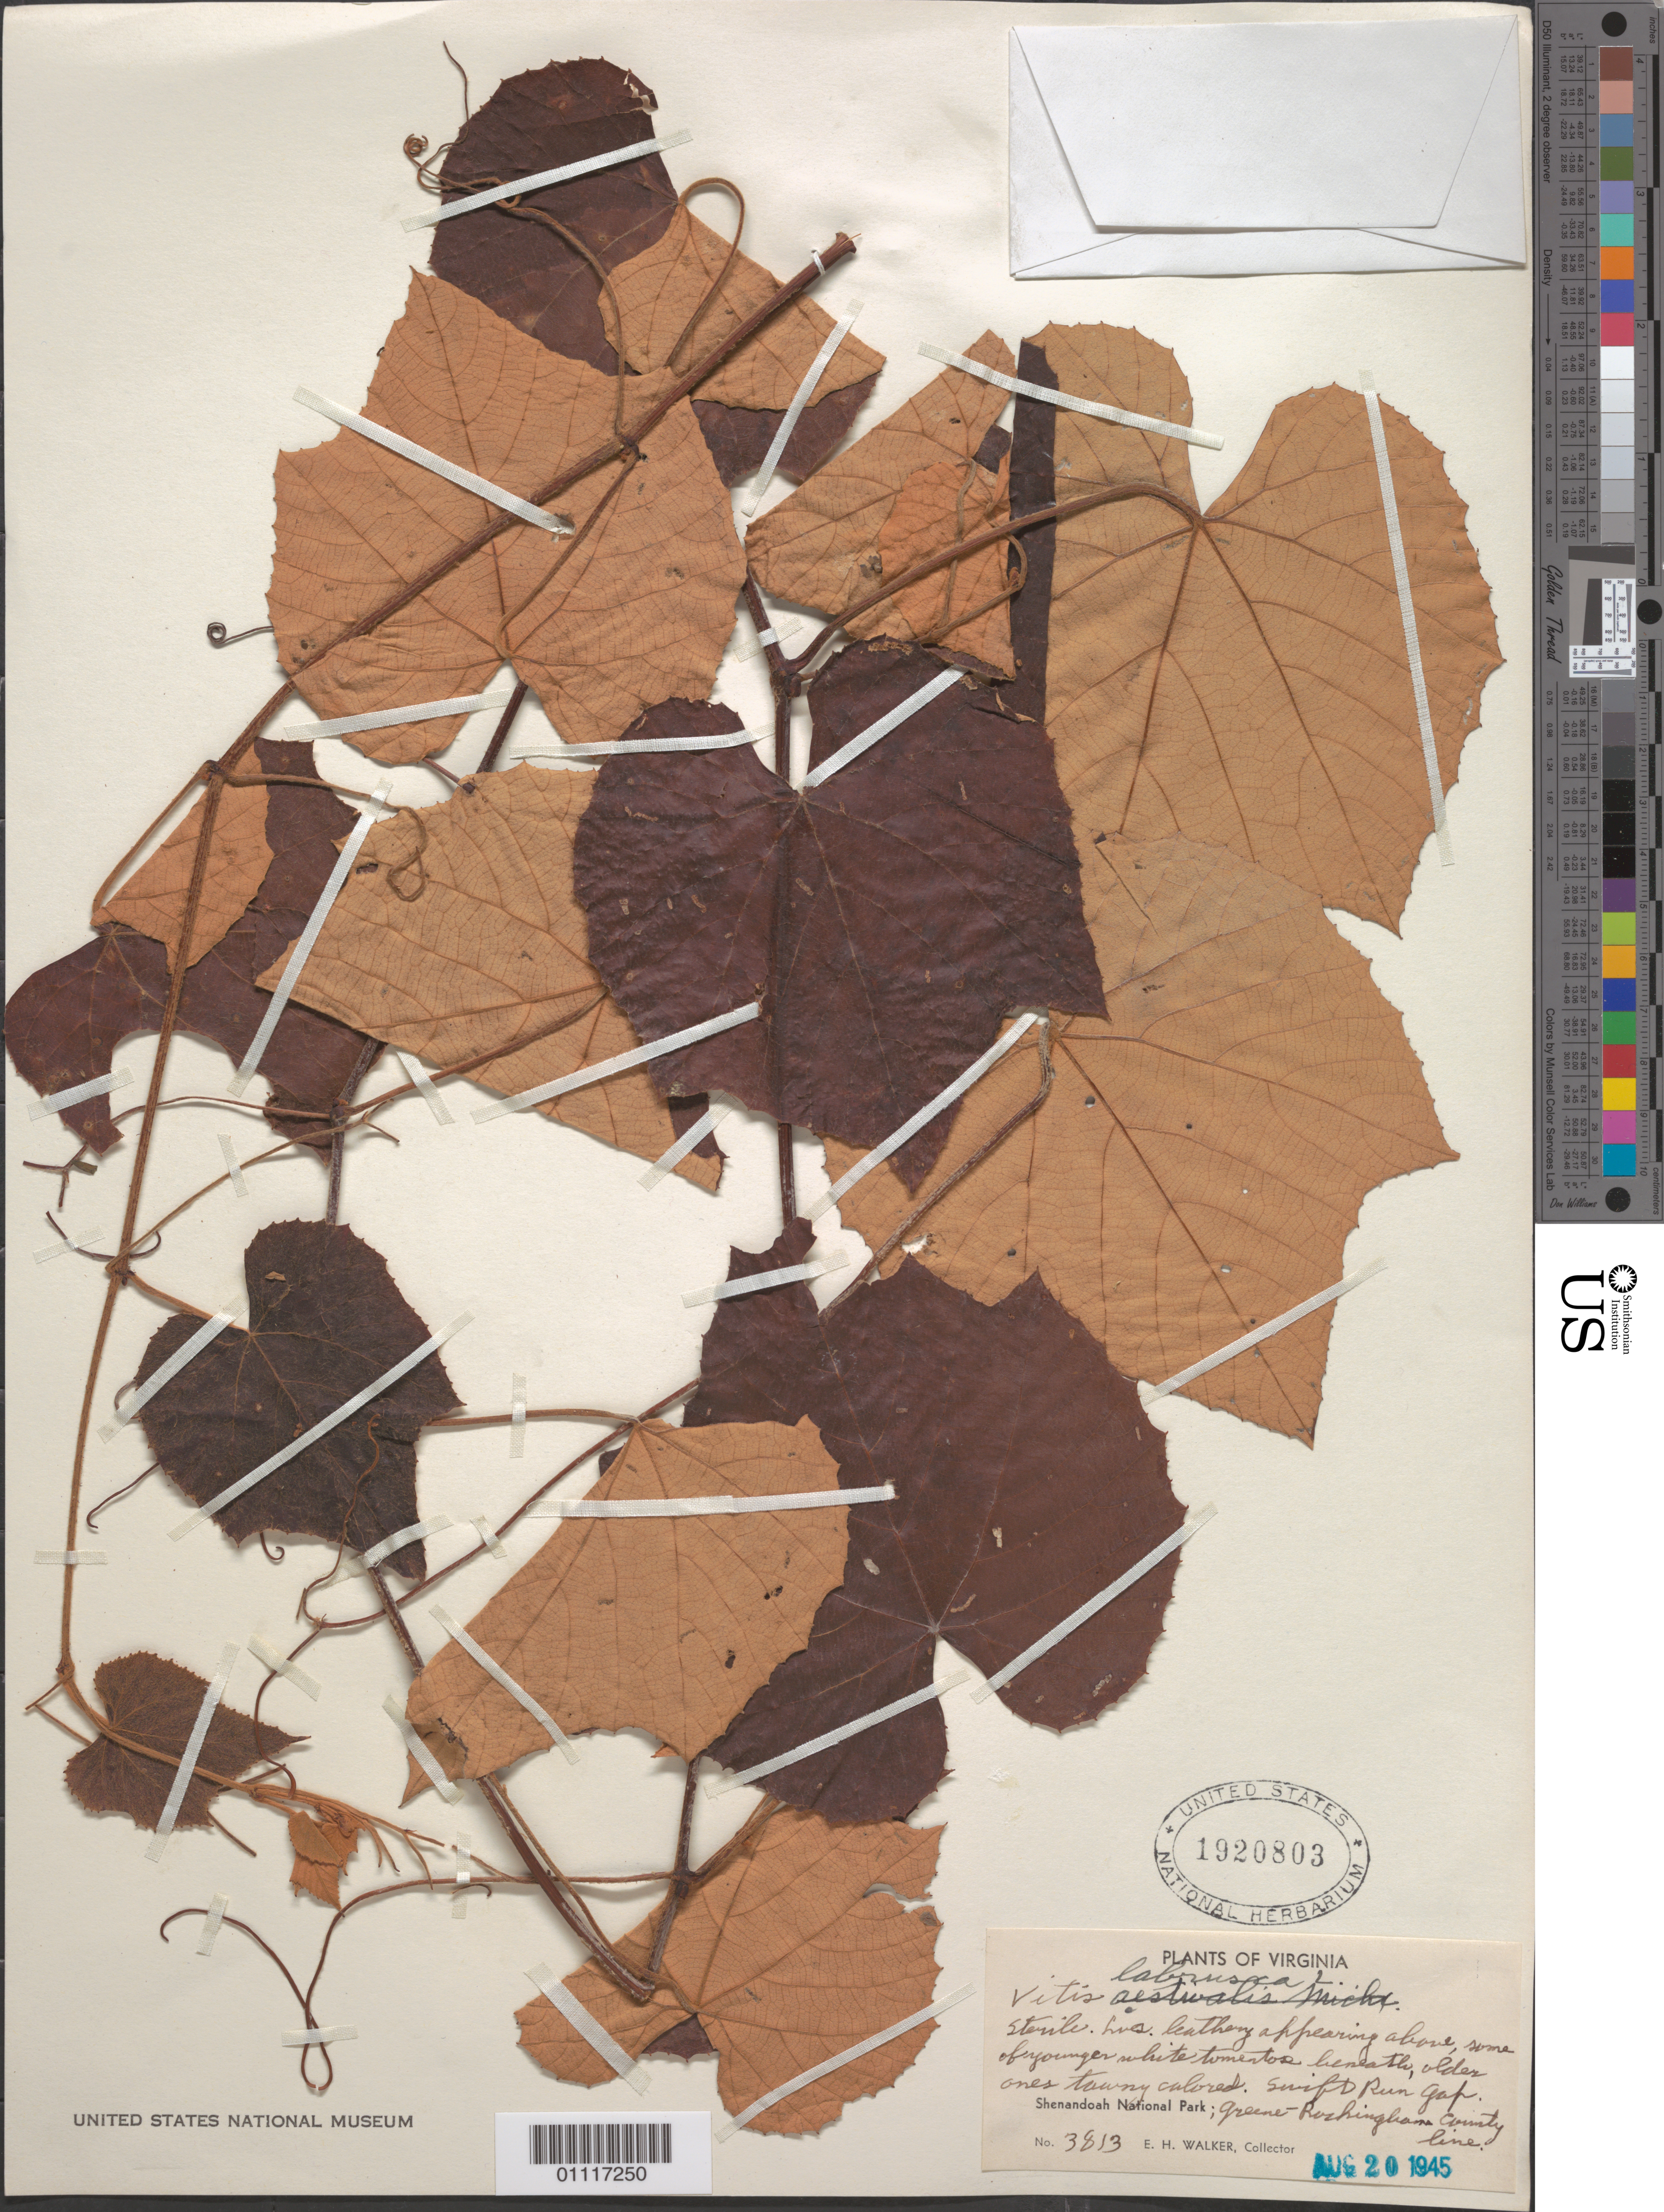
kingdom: Plantae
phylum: Tracheophyta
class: Magnoliopsida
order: Vitales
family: Vitaceae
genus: Vitis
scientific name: Vitis labrusca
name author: L.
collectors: E. H. Walker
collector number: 3813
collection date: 1945-08-20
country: United States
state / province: Virginia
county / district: Greene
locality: Shenandoah National Park; Greene-Rochkingham County line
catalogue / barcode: US 1920803